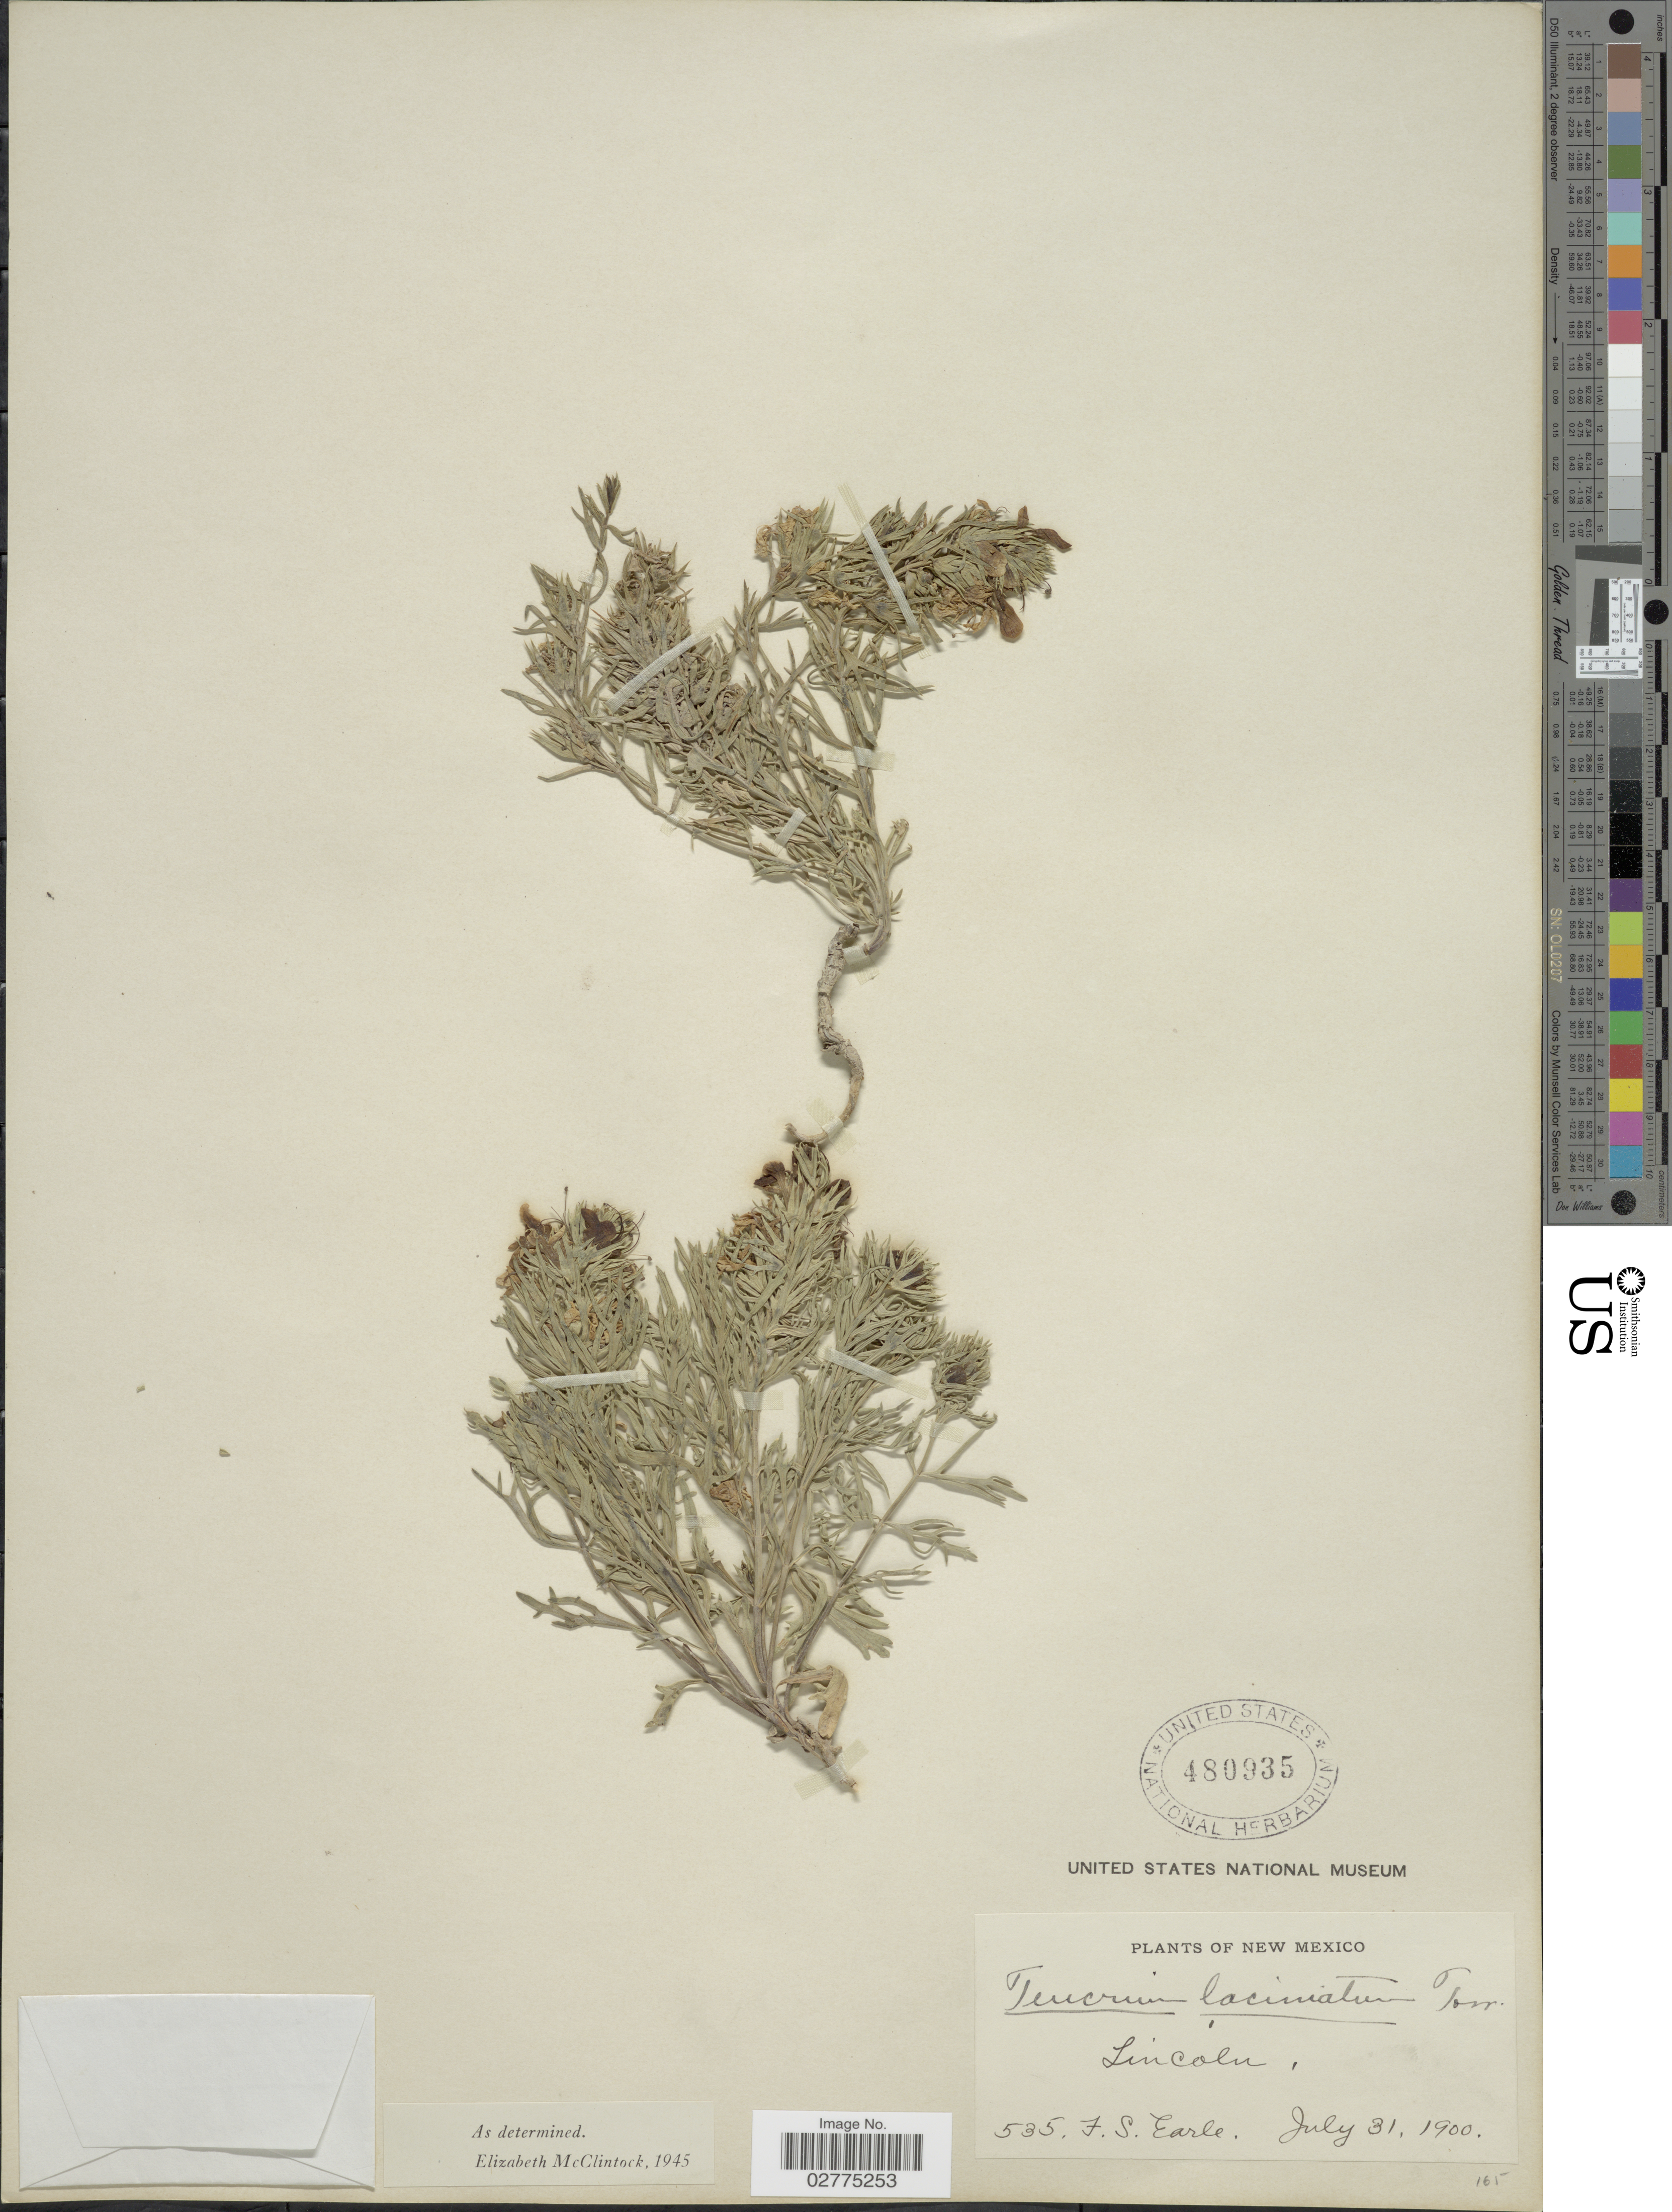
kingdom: Plantae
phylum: Tracheophyta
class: Magnoliopsida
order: Lamiales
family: Lamiaceae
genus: Teucrium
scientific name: Teucrium laciniatum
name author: Torr.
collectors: F. S. Earle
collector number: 535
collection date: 1900-07-31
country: United States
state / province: New Mexico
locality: Lincoln.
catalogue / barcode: US 480935